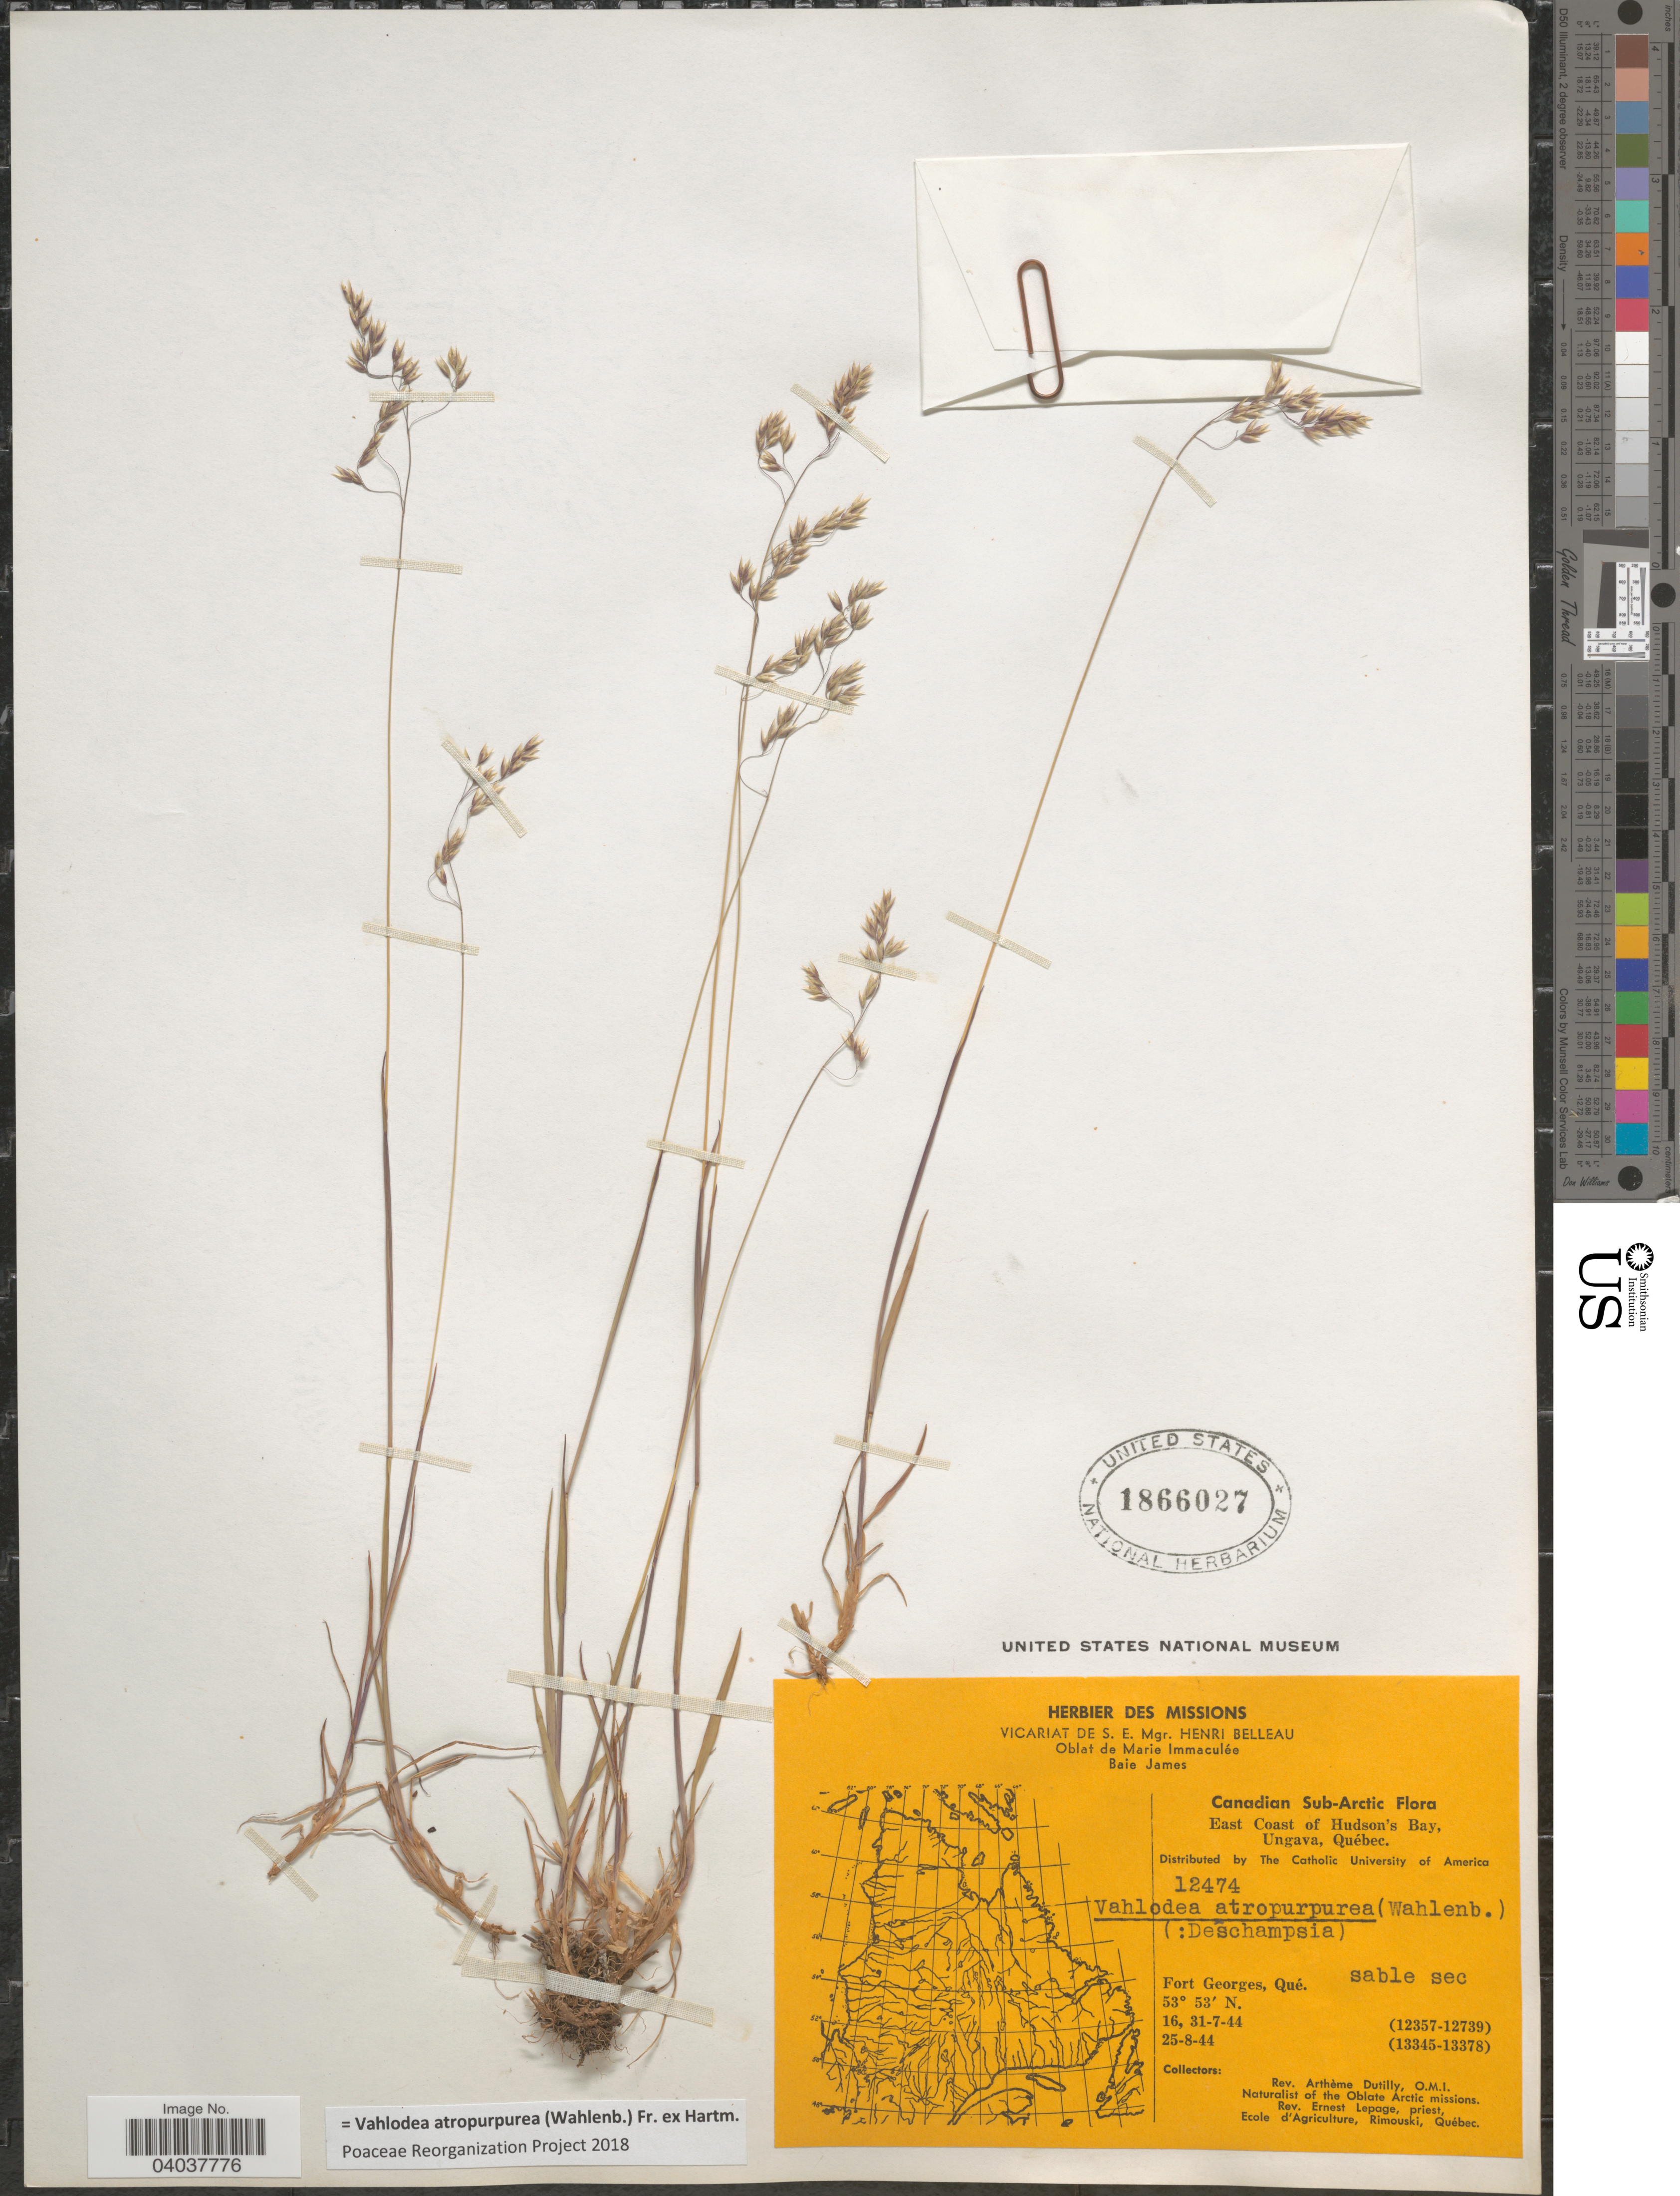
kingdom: Plantae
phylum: Tracheophyta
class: Liliopsida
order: Poales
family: Poaceae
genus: Vahlodea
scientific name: Vahlodea atropurpurea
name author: (Wahlenb.) Fr. ex Hartm.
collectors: A. Dutilly & E. Lepage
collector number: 12474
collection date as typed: Transcribed d/m/y: 16/7/44 to 25/8/44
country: Canada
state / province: Quebec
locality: Canadian Sub-Arctic. East Coast of Hudson's Bay, Ungava. Fort Georges.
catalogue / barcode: US 1866027